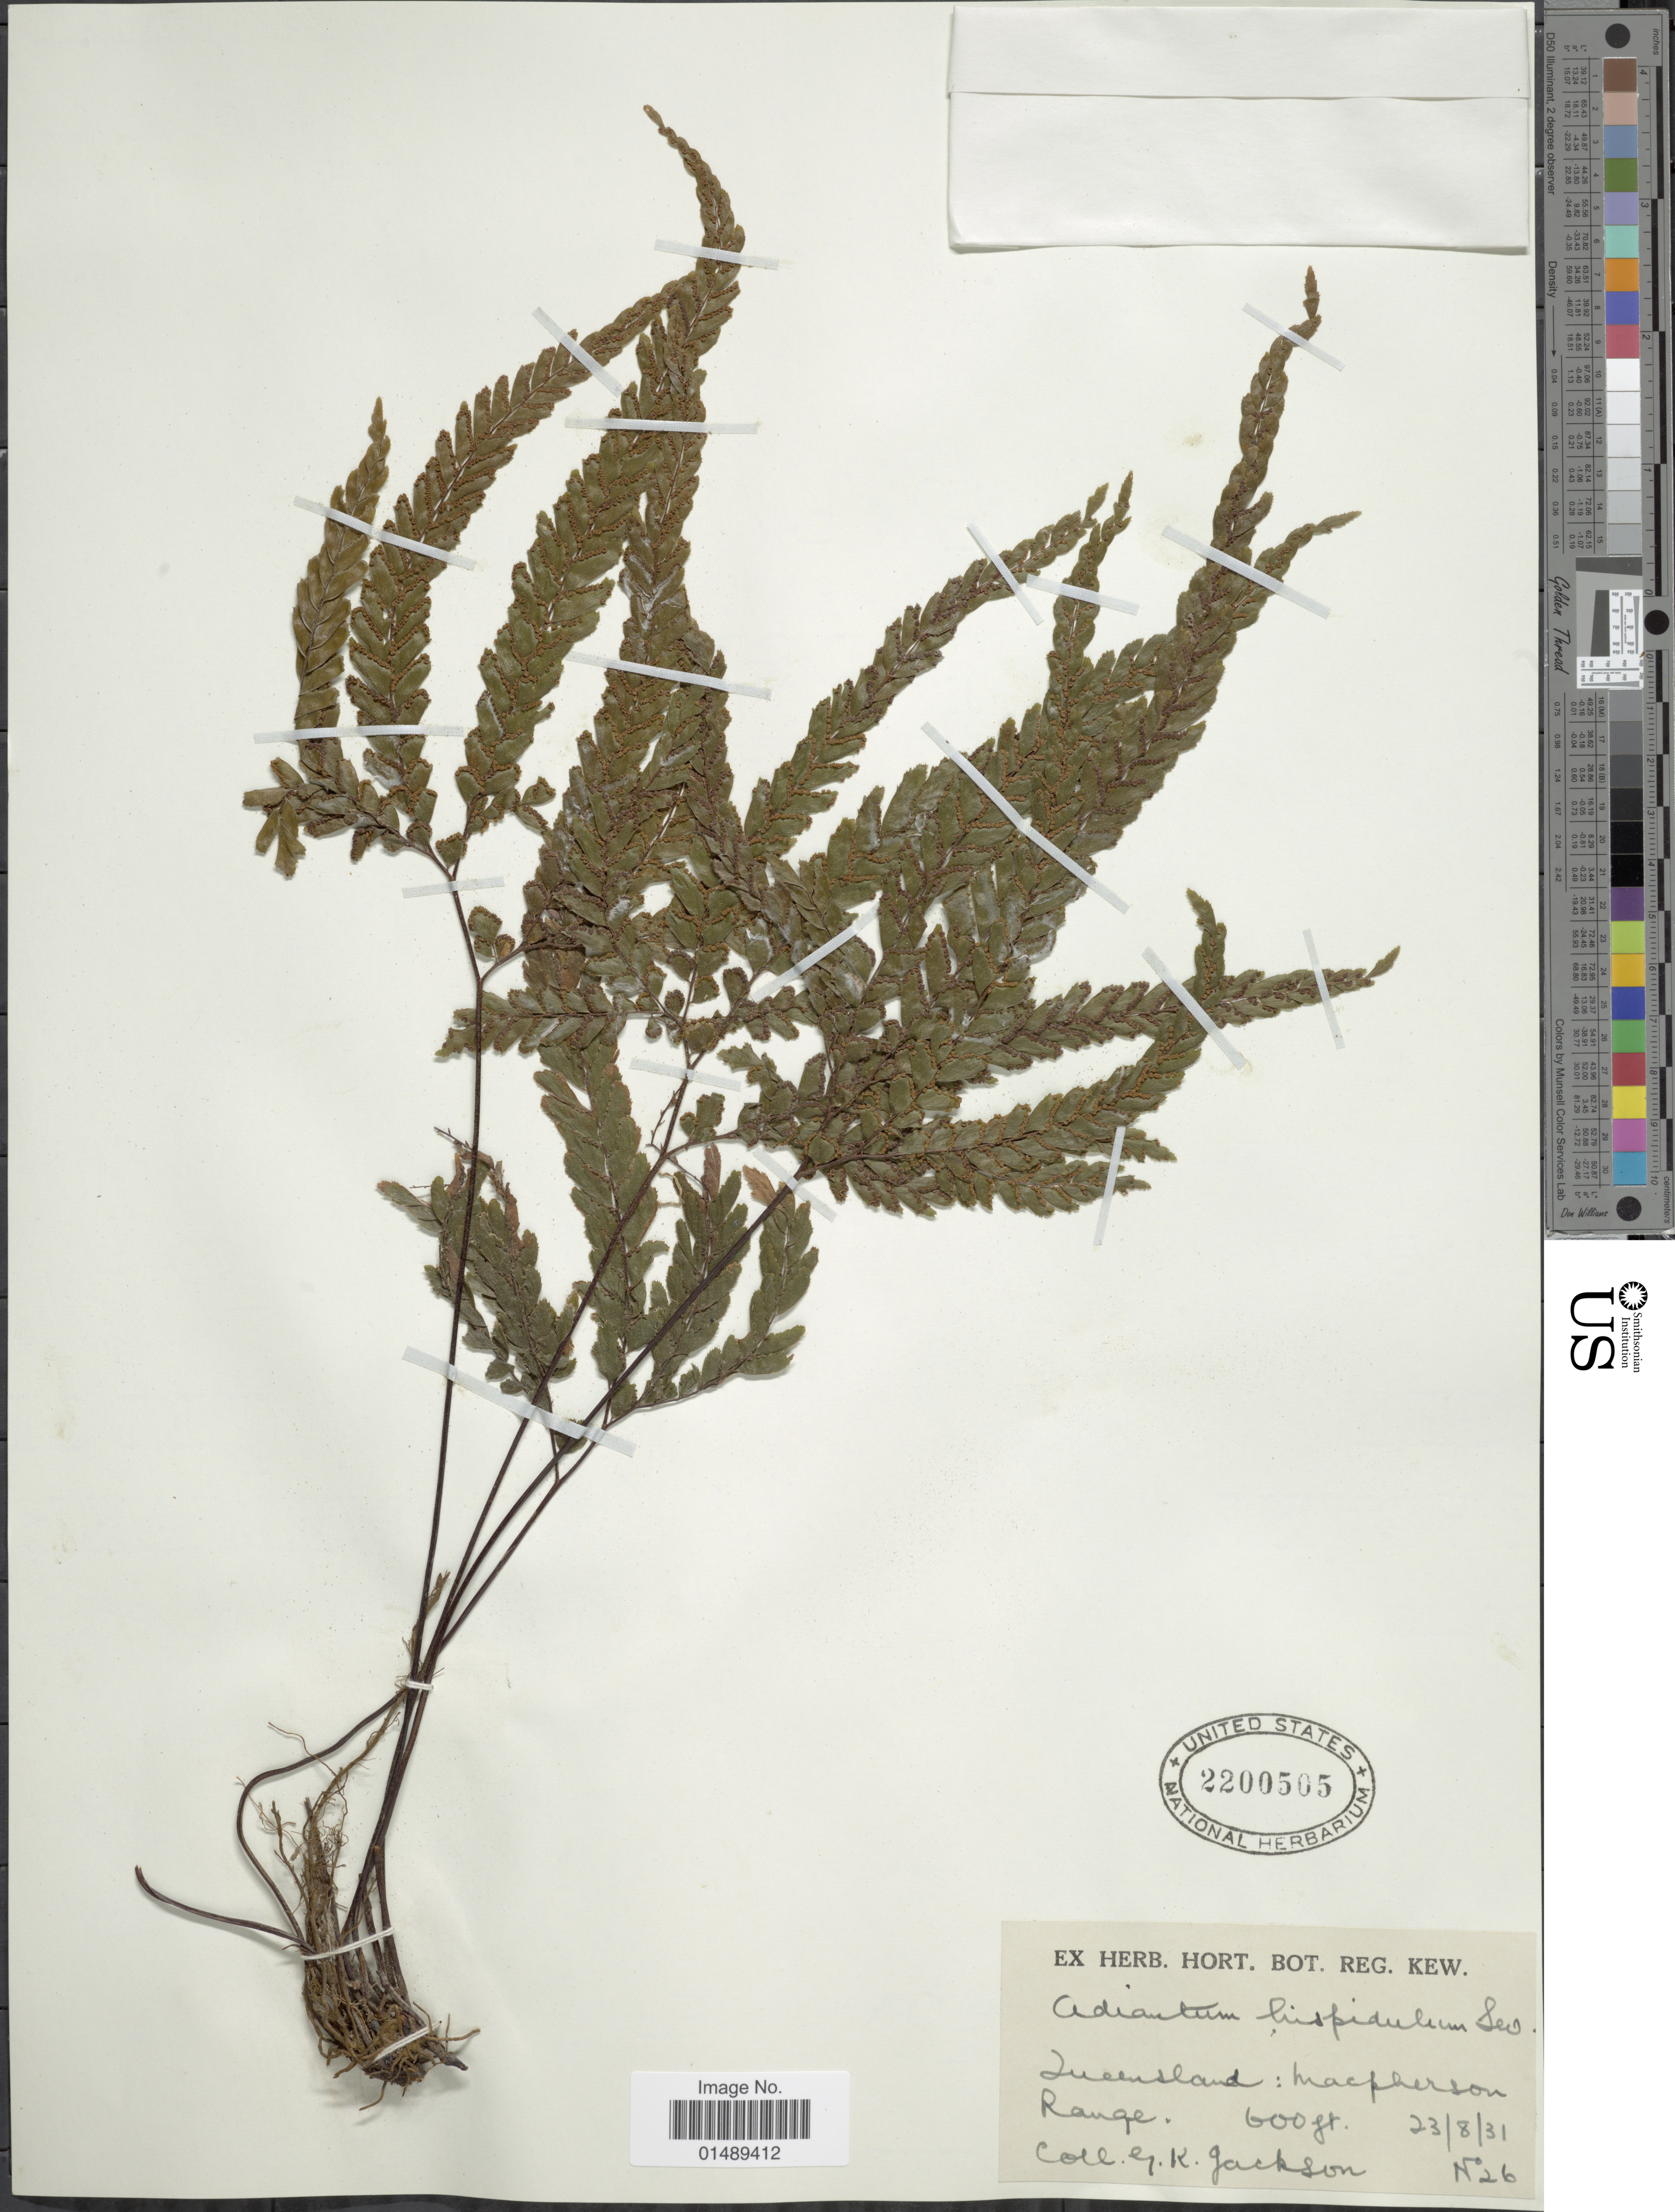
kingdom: Plantae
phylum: Tracheophyta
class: Polypodiopsida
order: Polypodiales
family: Pteridaceae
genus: Adiantum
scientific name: Adiantum hispidulum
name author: Sw.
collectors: G. Jackson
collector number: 26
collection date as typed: Transcribed d/m/y: 23/8/31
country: Australia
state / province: Queensland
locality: Queensland: Macpherson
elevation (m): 183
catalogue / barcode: US 2200505